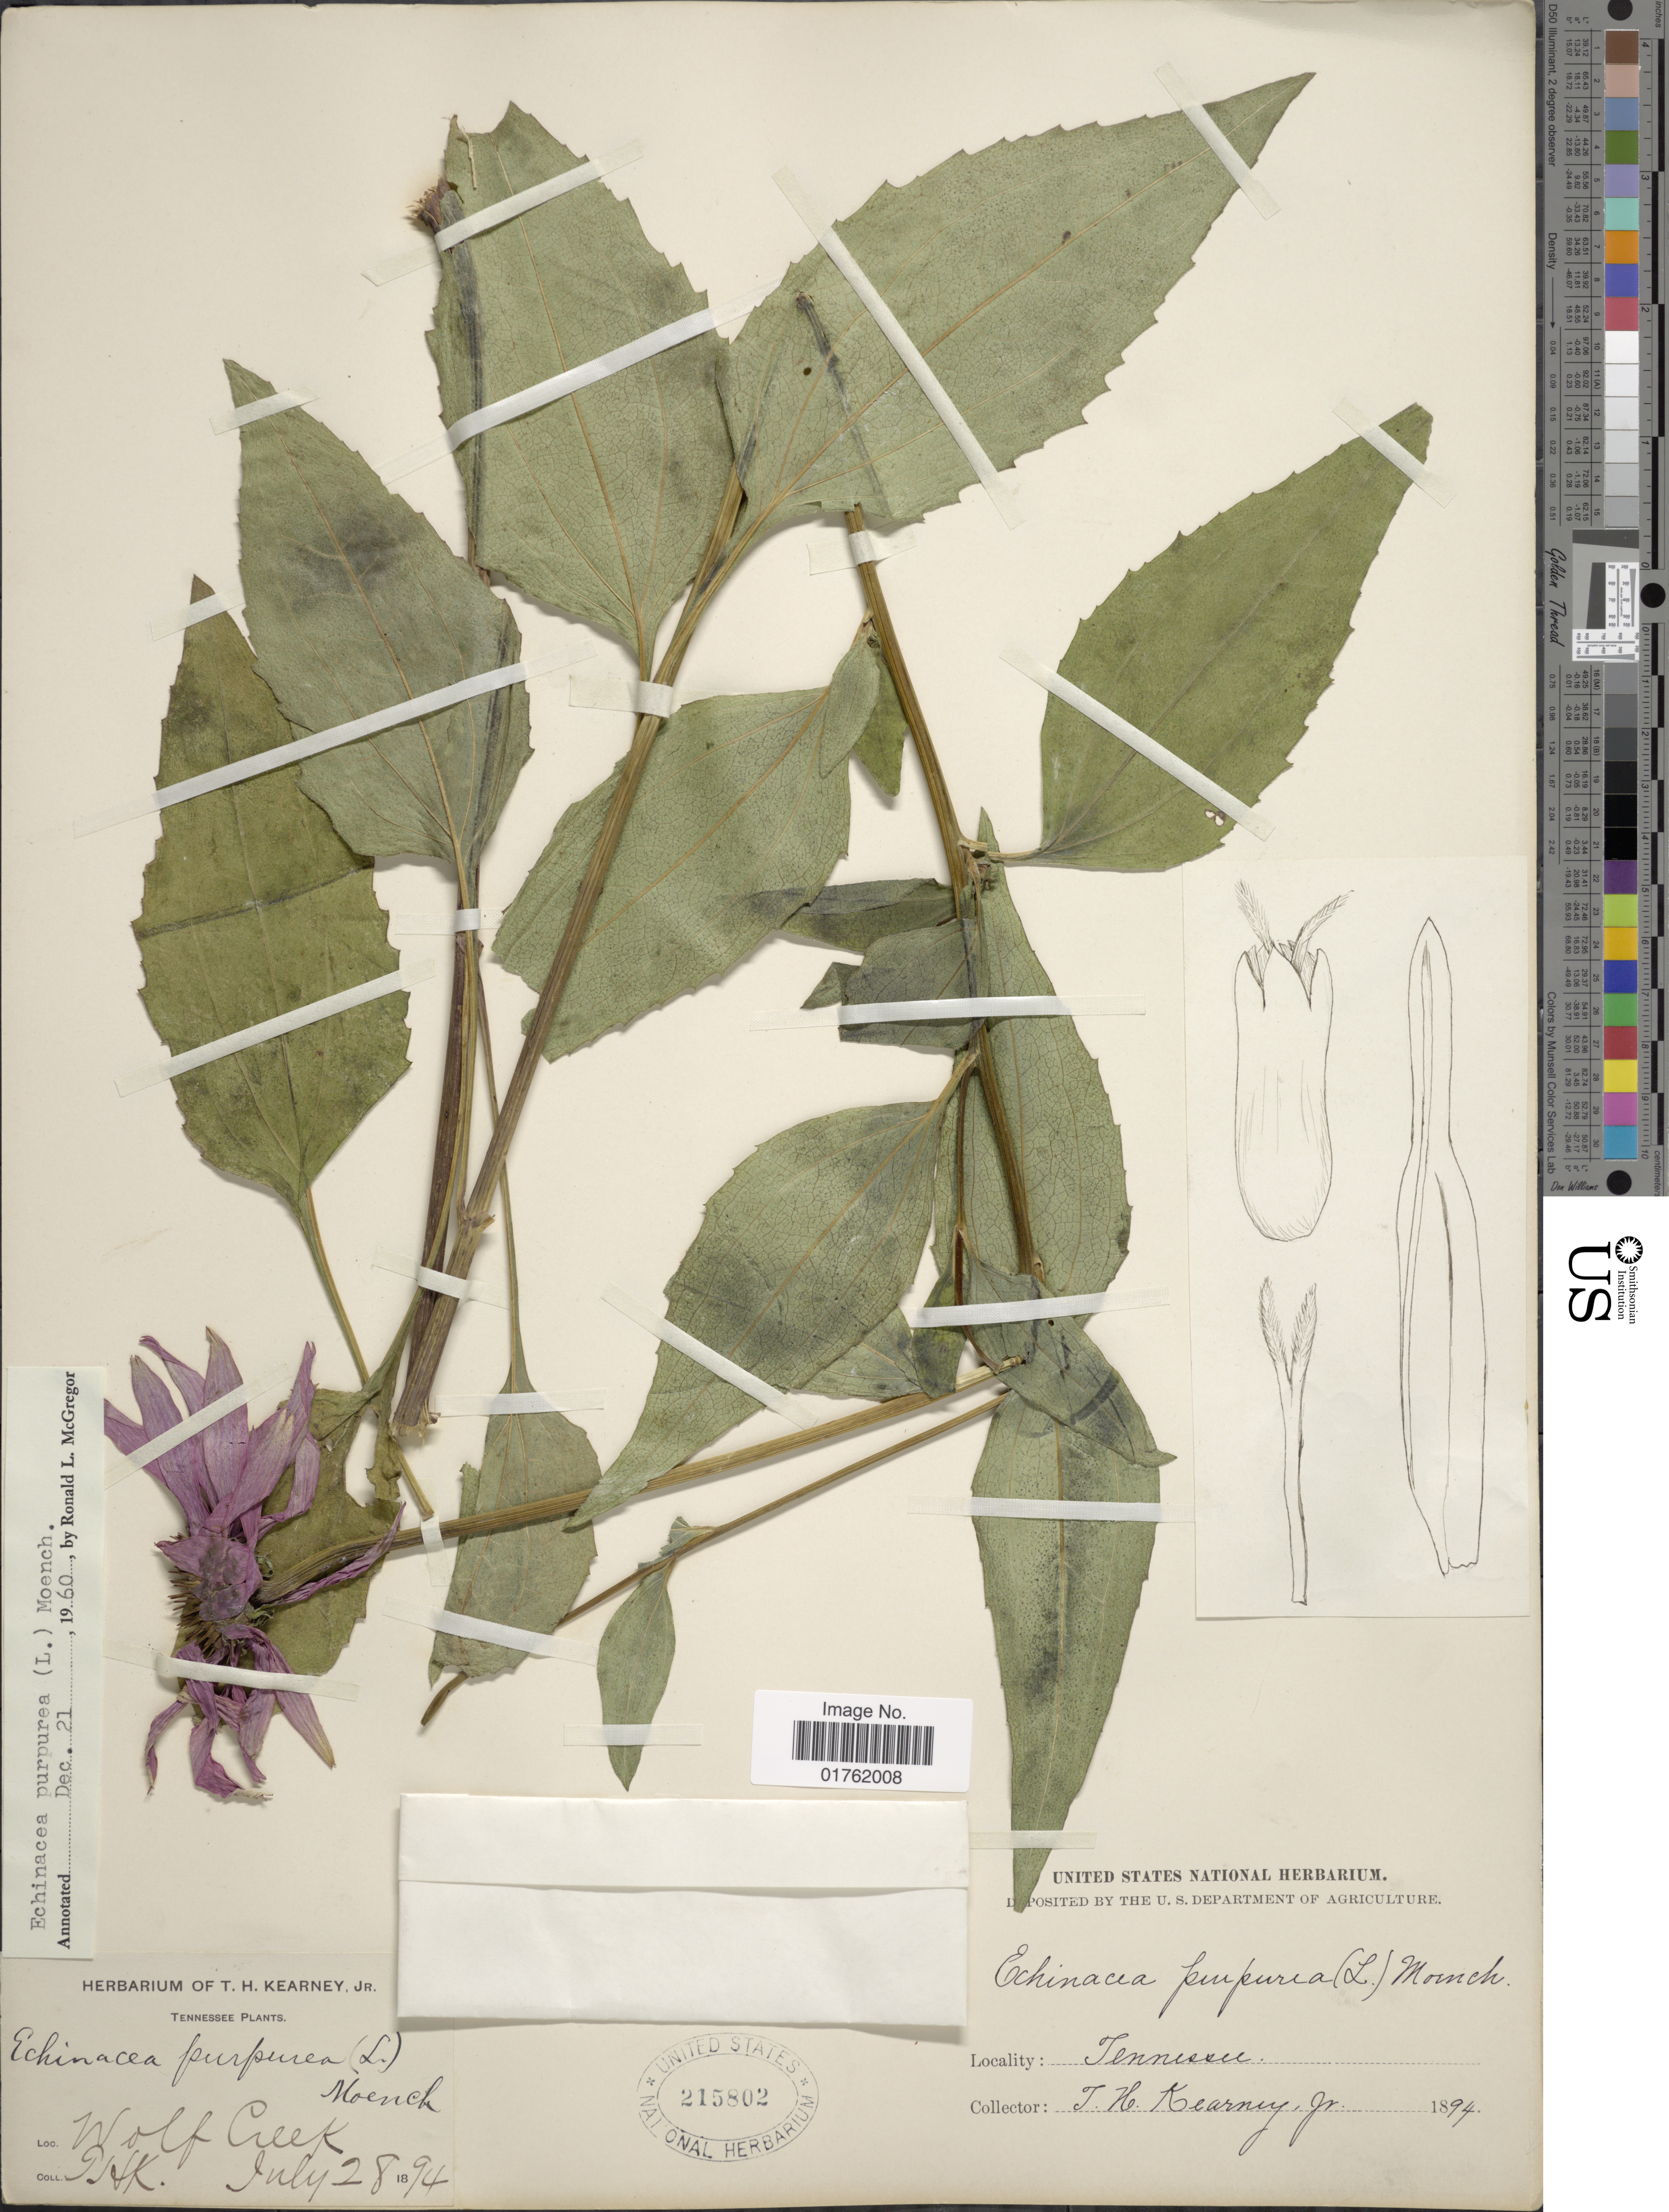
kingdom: Plantae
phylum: Tracheophyta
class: Magnoliopsida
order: Asterales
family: Asteraceae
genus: Echinacea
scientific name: Echinacea purpurea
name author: (L.) Moench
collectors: T. H. Kearney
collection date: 1894-07-28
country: United States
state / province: Tennessee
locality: Wolf Creek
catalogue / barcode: US 215802